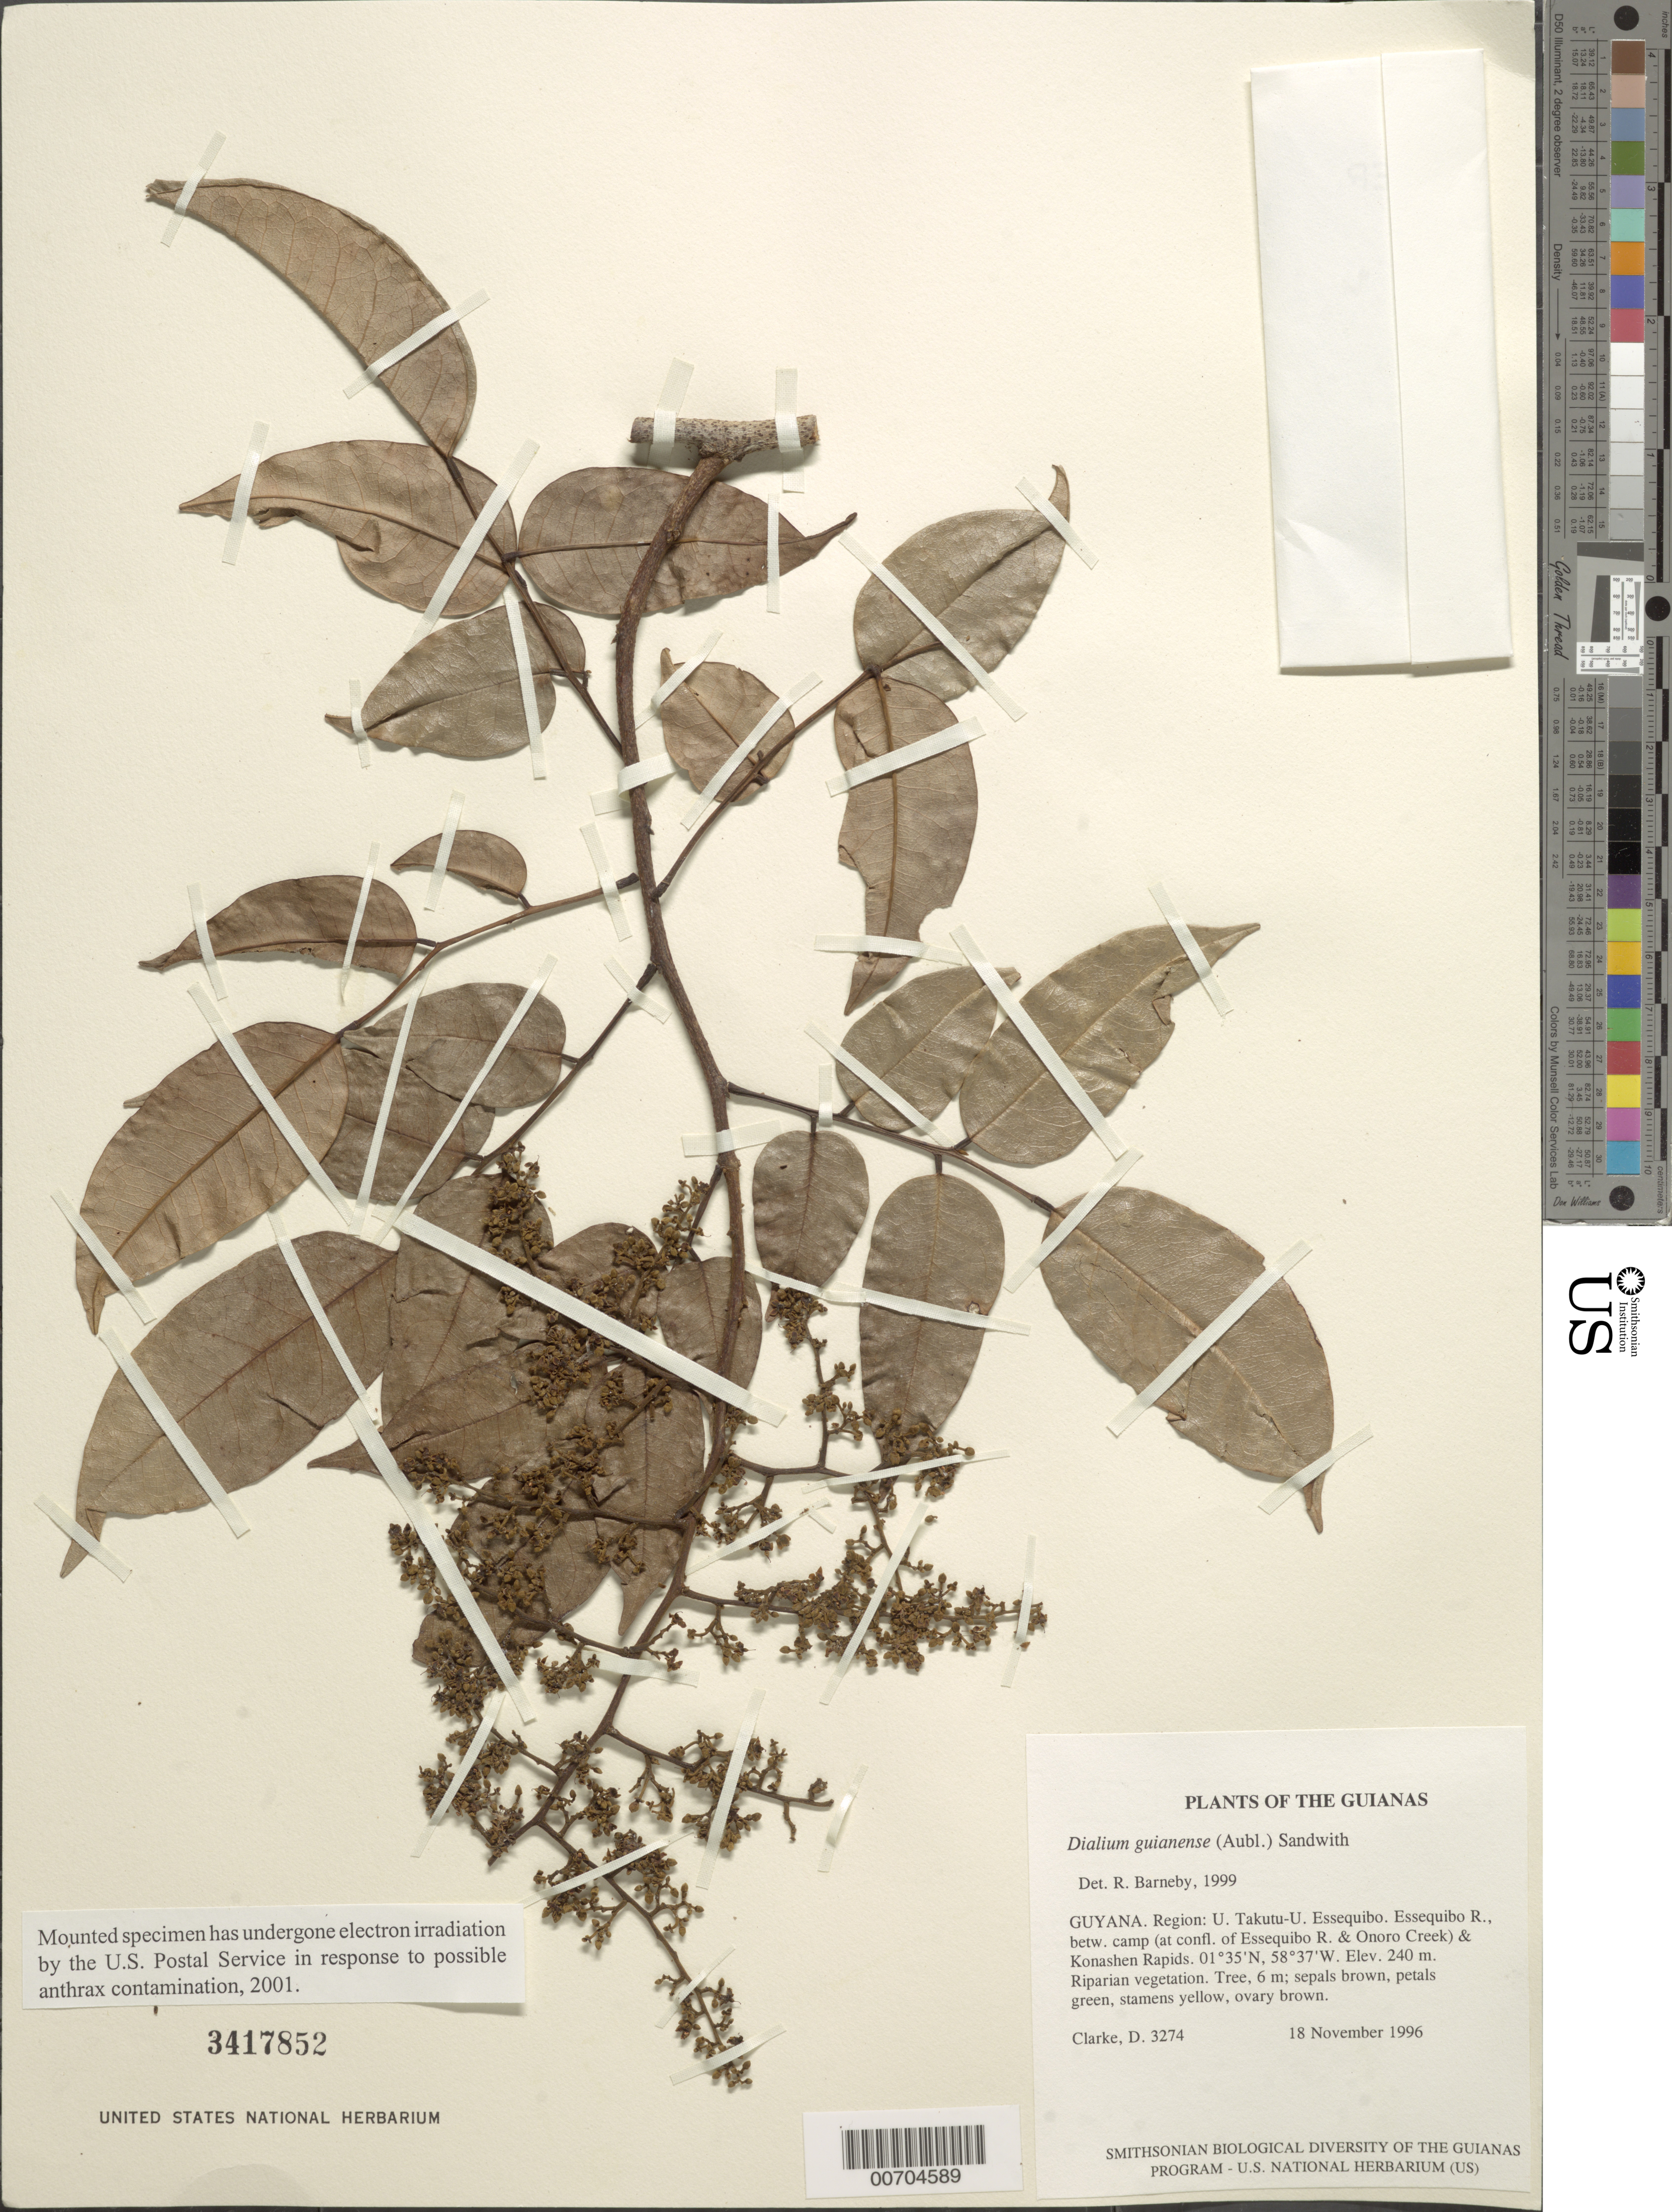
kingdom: Plantae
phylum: Tracheophyta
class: Magnoliopsida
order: Fabales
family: Fabaceae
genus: Dialium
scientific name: Dialium guianense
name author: (Aubl.) Sandwith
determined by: Barneby, Rupert C., (NY)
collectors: H. D. Clarke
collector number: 3274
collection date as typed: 18 November 1996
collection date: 1996-11-18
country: Guyana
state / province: U. Takutu-U. Essequibo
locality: Essequibo R., betw. camp (at confl. of Essequibo R. & Onoro Creek) & Konashen Rapids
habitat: Riparian vegetation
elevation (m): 240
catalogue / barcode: US 3417852